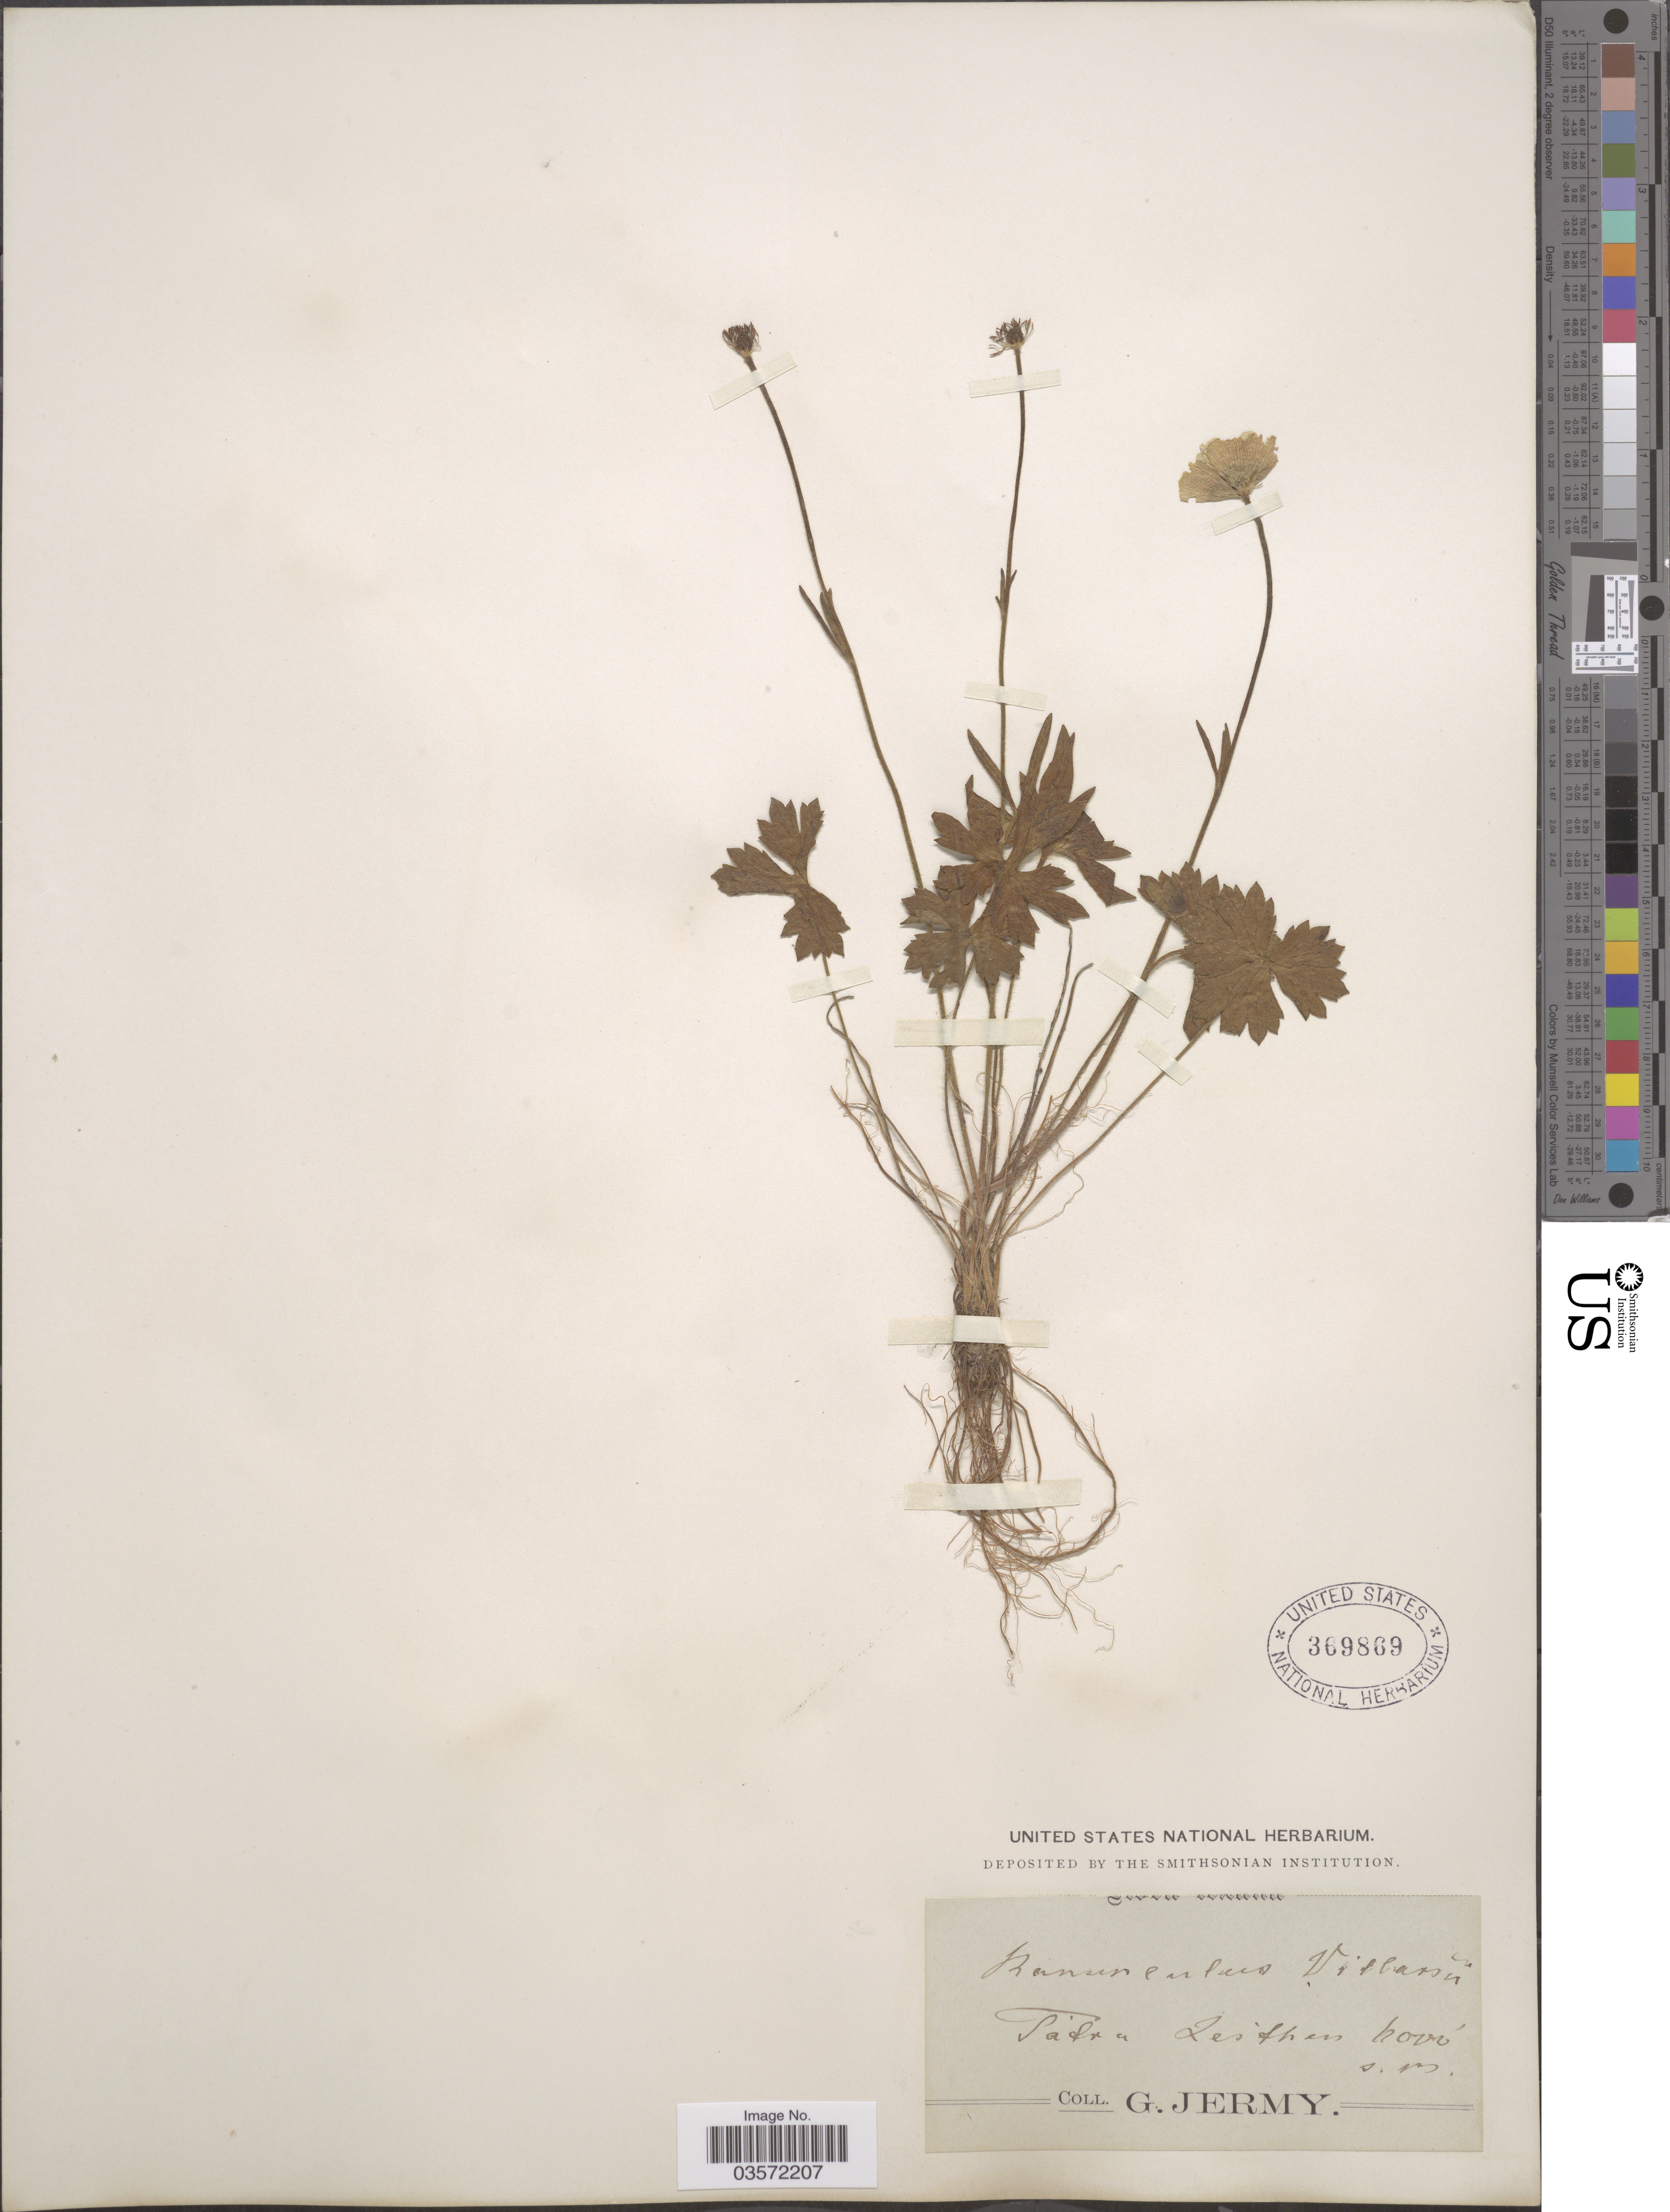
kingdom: Plantae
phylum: Tracheophyta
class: Magnoliopsida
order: Ranunculales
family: Ranunculaceae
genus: Ranunculus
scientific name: Ranunculus villarsii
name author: DC.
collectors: G. Jermy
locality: Tatra Zeithen. [interpreted]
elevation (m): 1829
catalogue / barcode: US 369869